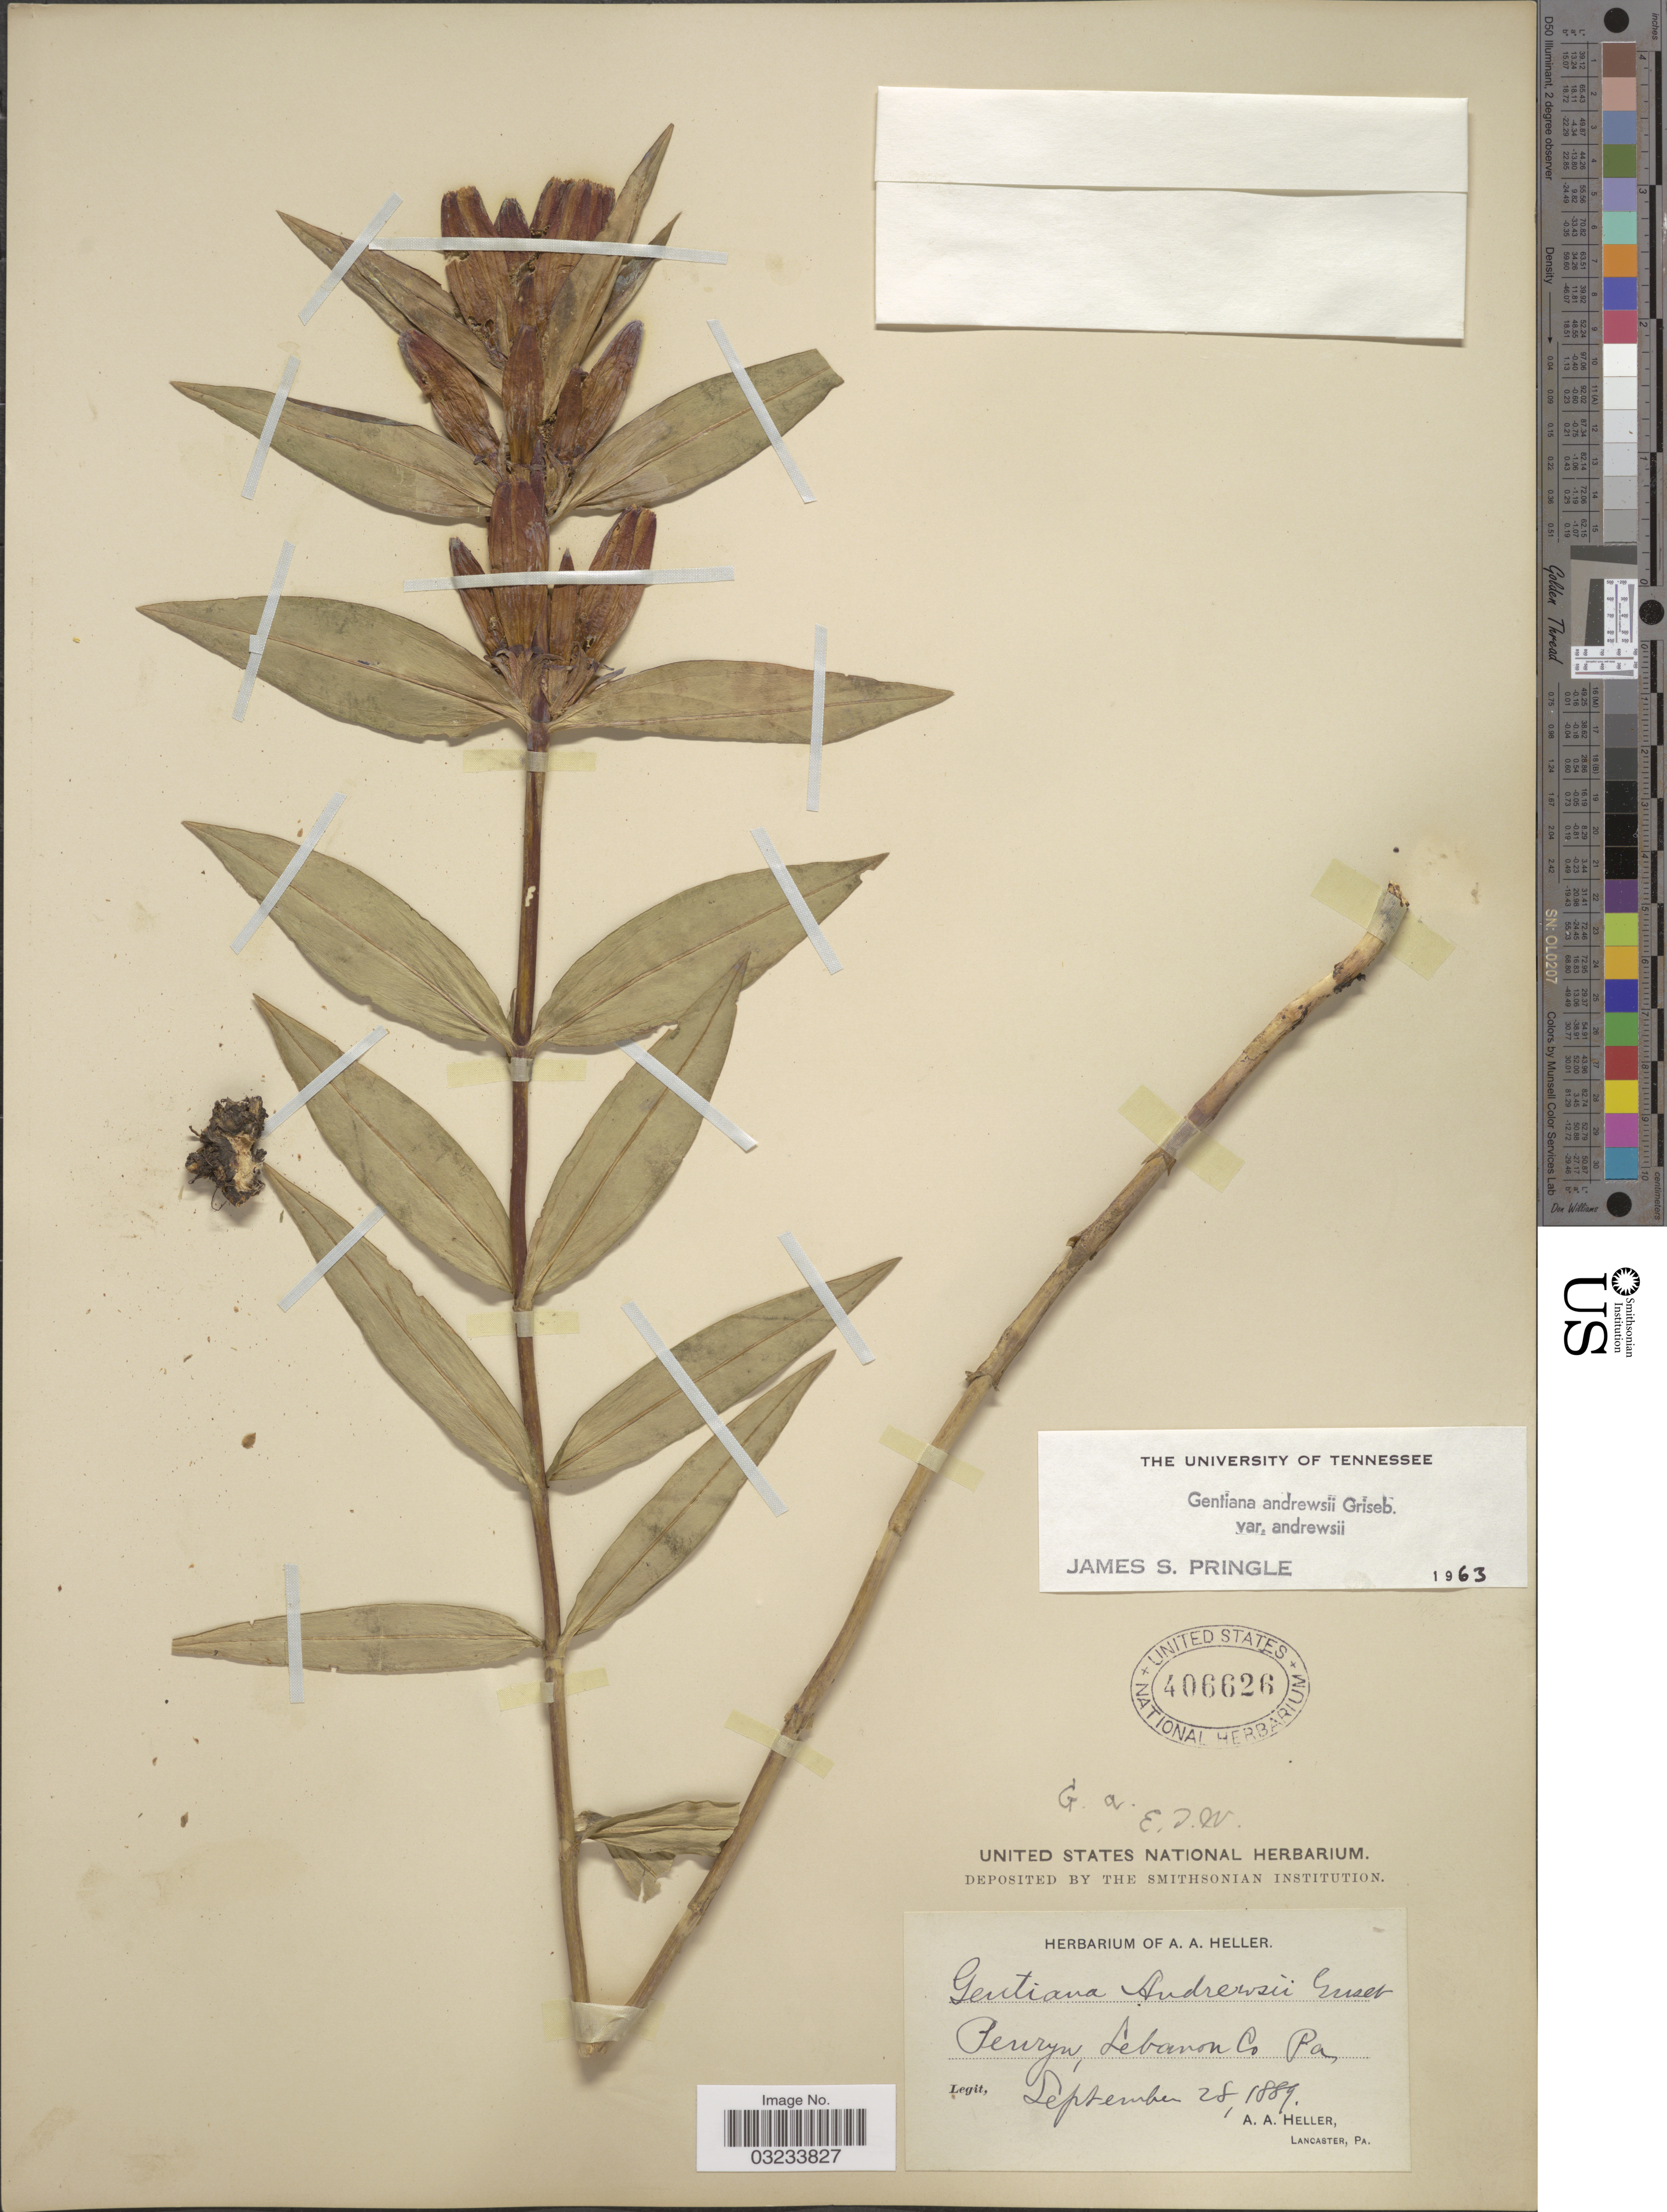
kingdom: Plantae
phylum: Tracheophyta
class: Magnoliopsida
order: Gentianales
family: Gentianaceae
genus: Gentiana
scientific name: Gentiana andrewsii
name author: Griseb.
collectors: A. A. Heller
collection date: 1889-09-28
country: United States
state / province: Pennsylvania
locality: Penryn, Lebanon Co.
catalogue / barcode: US 406626